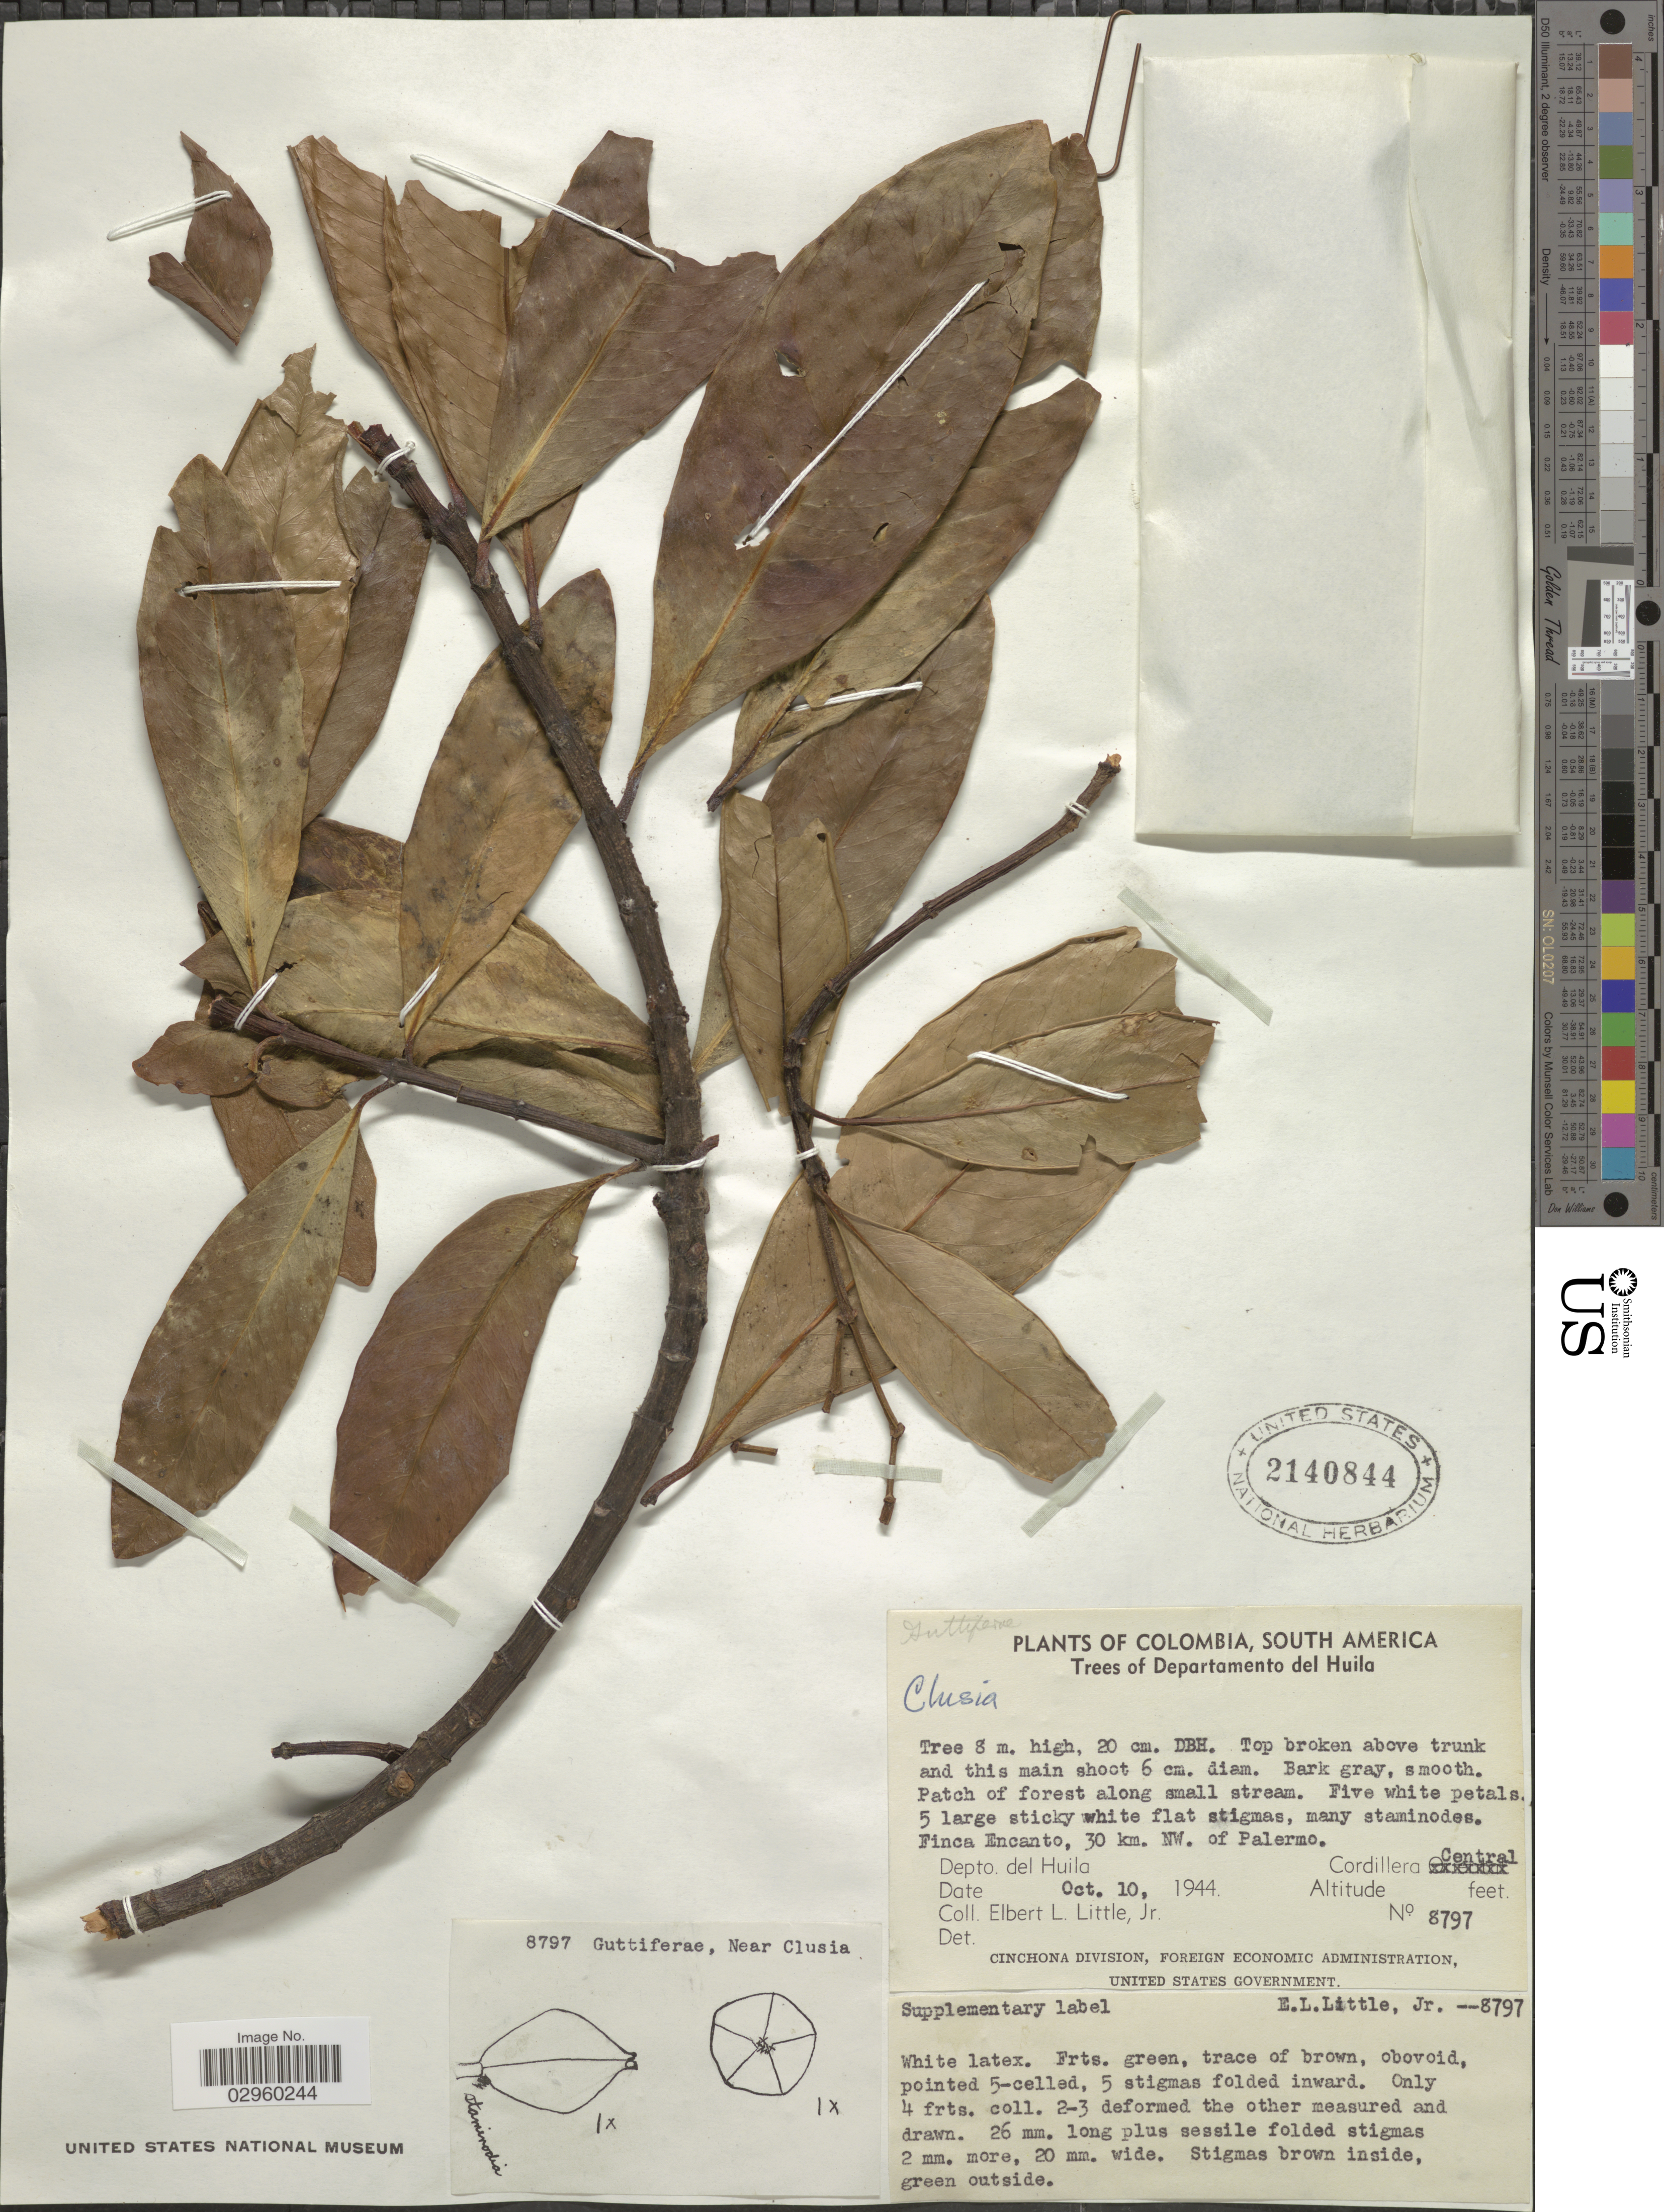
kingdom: Plantae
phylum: Tracheophyta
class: Magnoliopsida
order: Malpighiales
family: Clusiaceae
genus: Clusia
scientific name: Clusia sp.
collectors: E. L. Little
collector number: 8797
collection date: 1944-10-10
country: Colombia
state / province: Huila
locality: Trees of Departamento del Huila, Finca Encanto, 30 km. NW. of Palermo, Depto. del Huila, Cordillera Central.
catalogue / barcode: US 2140844